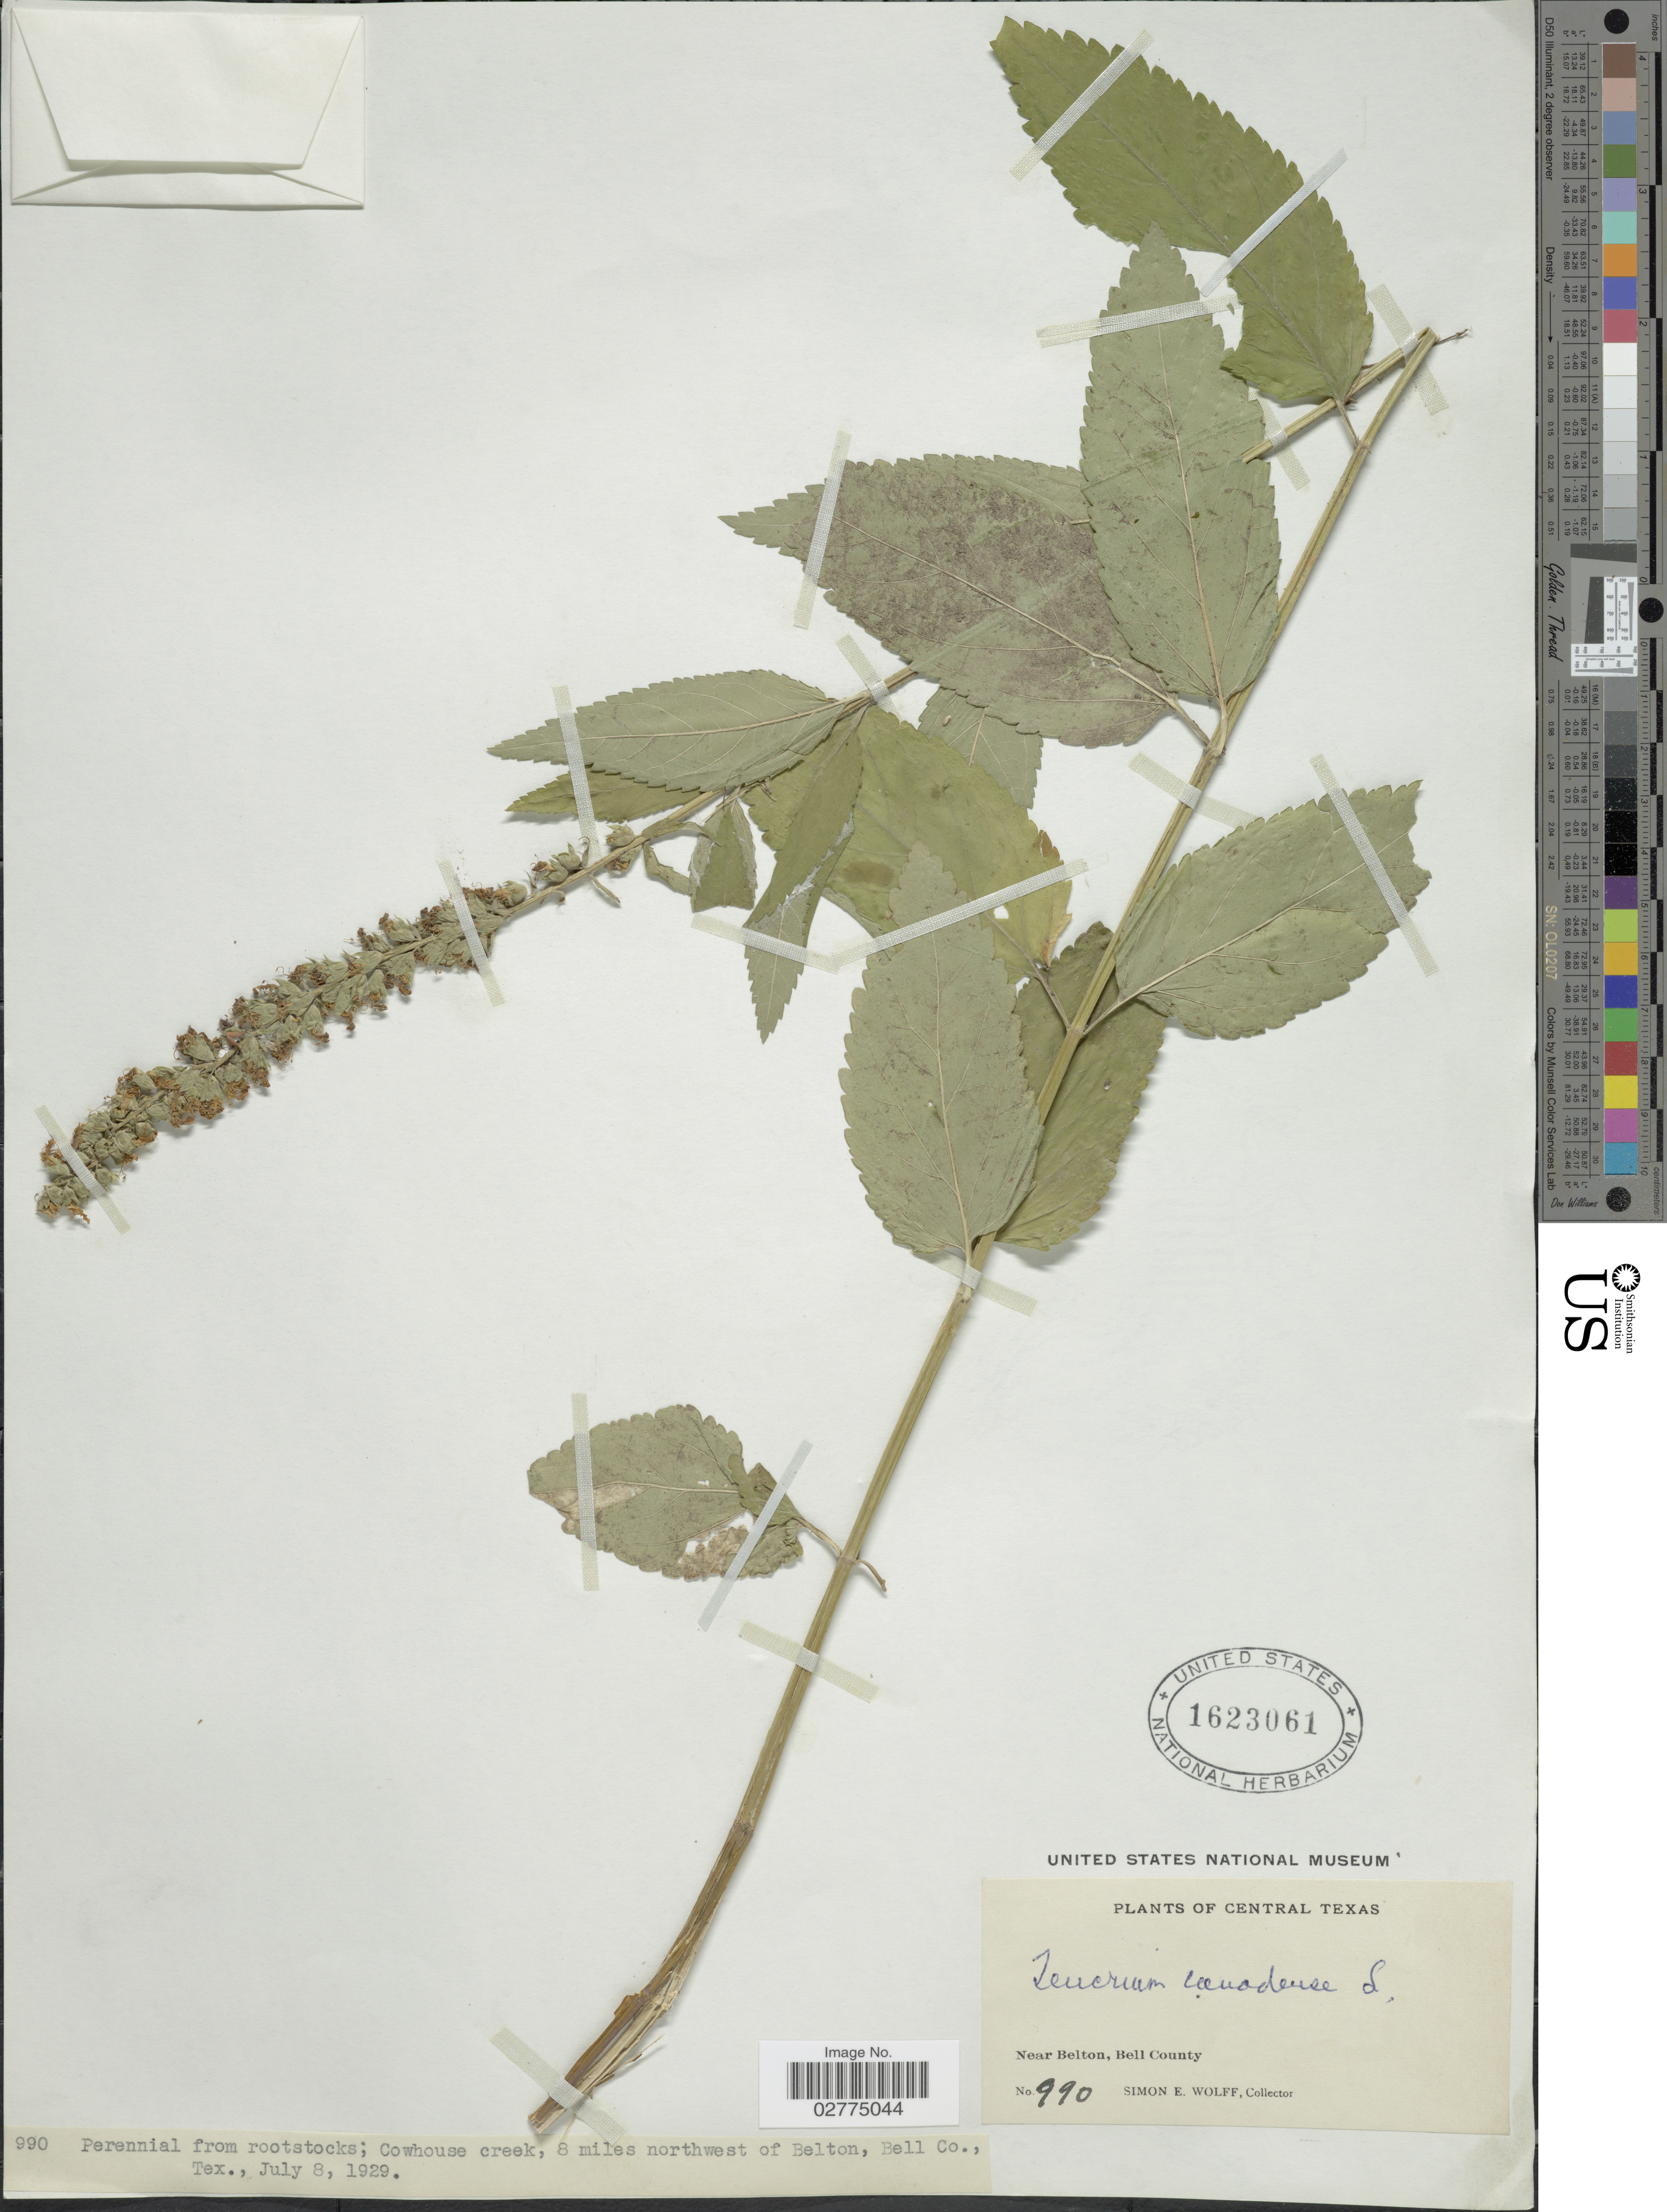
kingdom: Plantae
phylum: Tracheophyta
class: Magnoliopsida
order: Lamiales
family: Lamiaceae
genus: Teucrium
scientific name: Teucrium canadense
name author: L.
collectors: S. E. Wolff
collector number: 990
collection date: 1929-07-08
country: United States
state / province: Texas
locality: Central Texas. Near Belton, Bell County. Cowhouse creek, 8 miles northwest of Belton, Bell Co.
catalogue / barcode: US 1623061